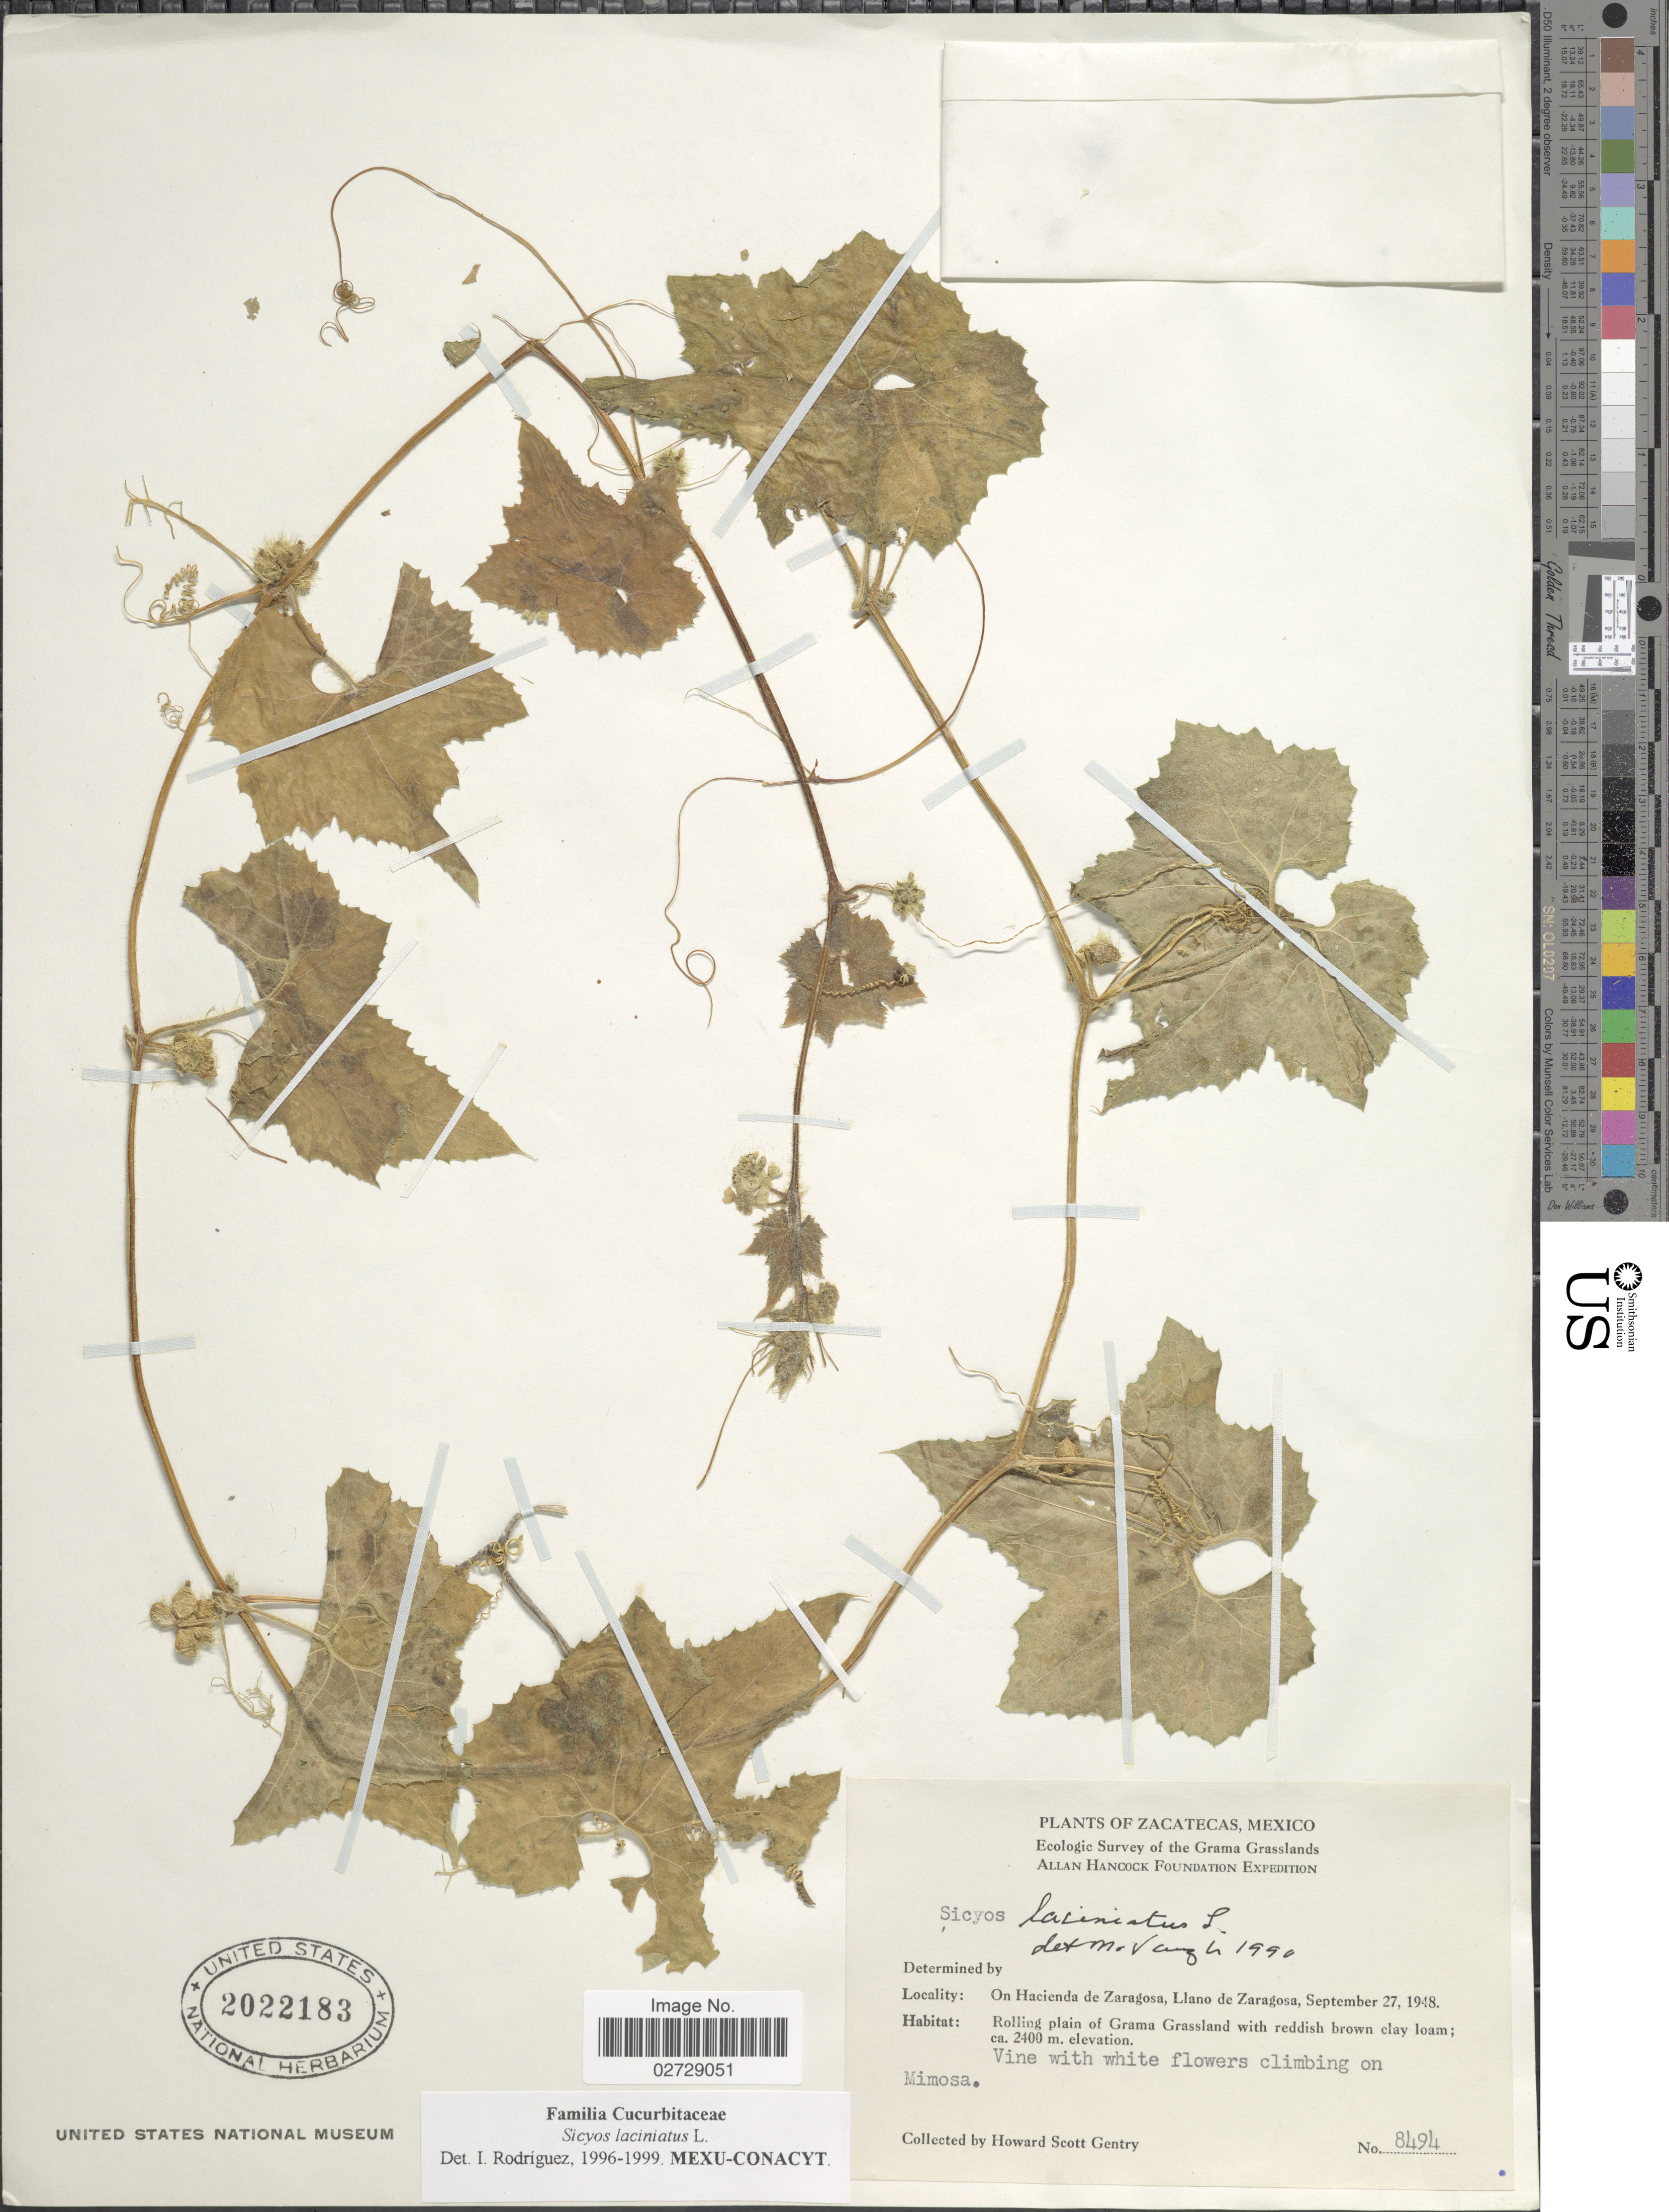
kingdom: Plantae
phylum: Tracheophyta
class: Magnoliopsida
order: Cucurbitales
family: Cucurbitaceae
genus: Sicyos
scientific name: Sicyos laciniatus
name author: L.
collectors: H. S. Gentry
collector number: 8494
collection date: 1948-09-27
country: Mexico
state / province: Zacatecas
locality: On Hacienda de Zaragosa, Llano de Zaragosa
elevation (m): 2400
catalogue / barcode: US 2022183